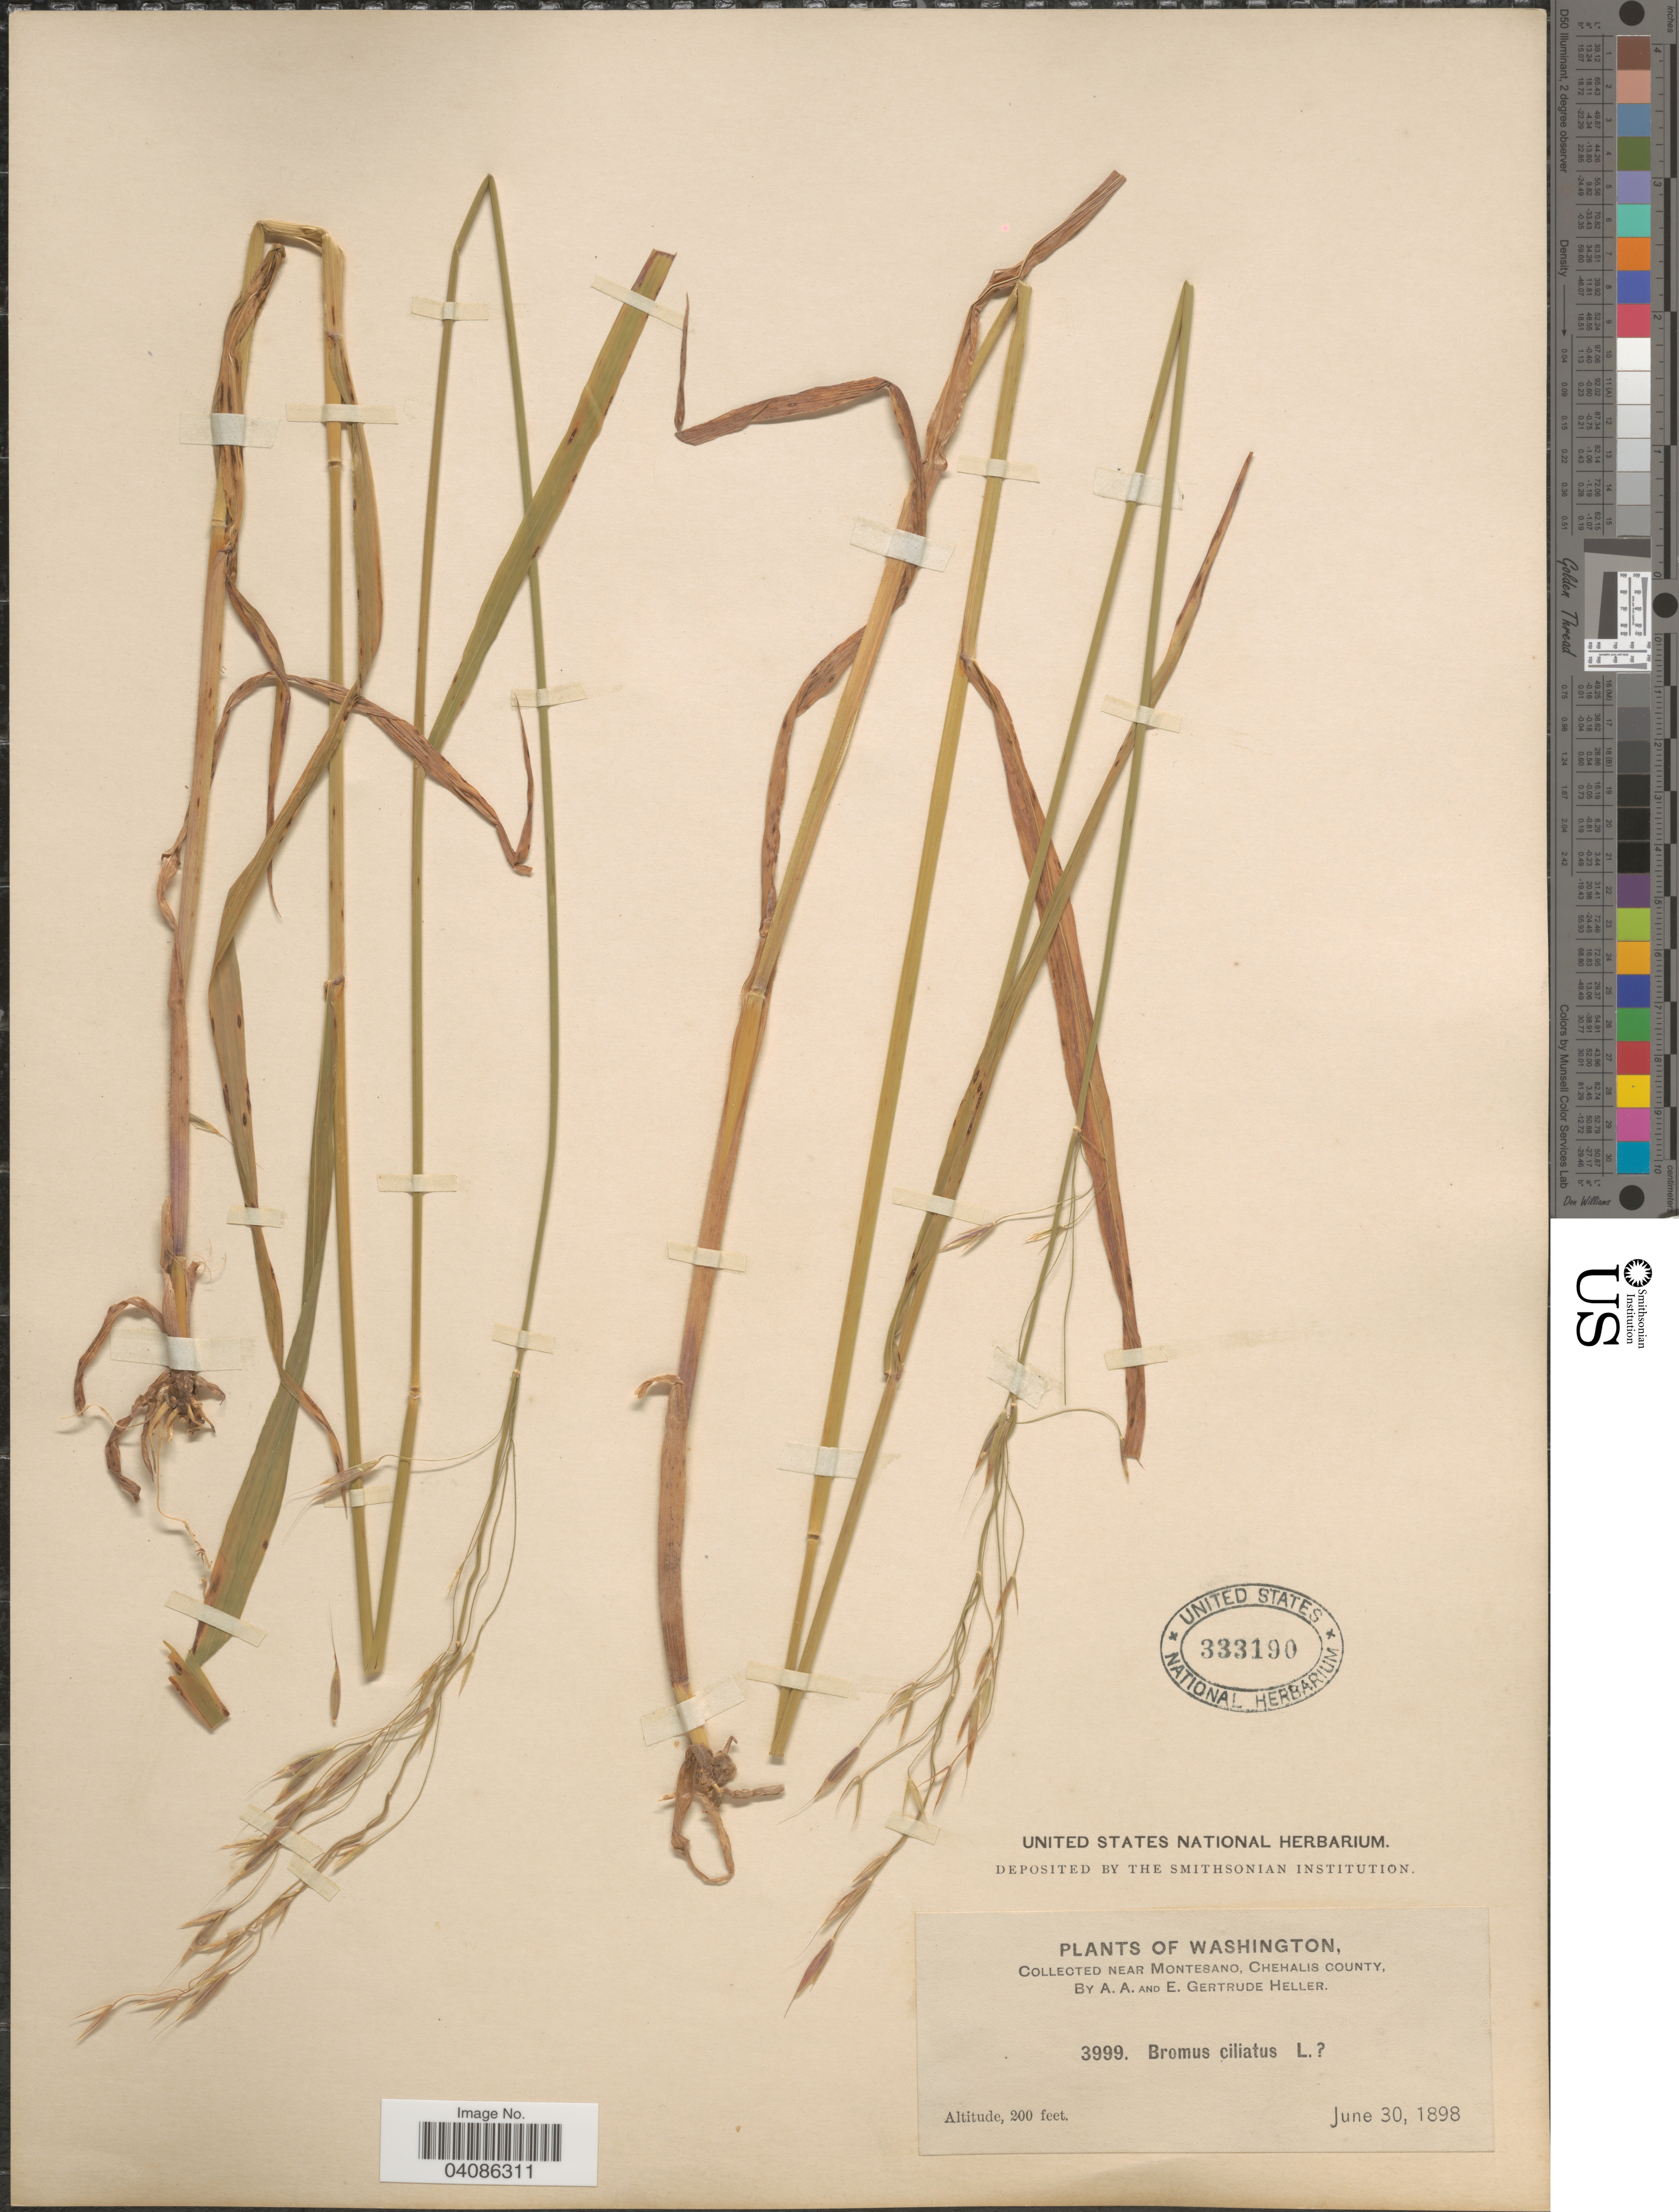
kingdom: Plantae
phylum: Tracheophyta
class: Liliopsida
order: Poales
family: Poaceae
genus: Bromus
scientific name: Bromus vulgaris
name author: (Hook.) Shear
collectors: A. A. Heller & E. G. Heller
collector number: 3999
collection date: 1898-06-30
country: United States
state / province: Washington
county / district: Grays Harbor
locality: Near Montesano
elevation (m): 61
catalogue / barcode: US 333190